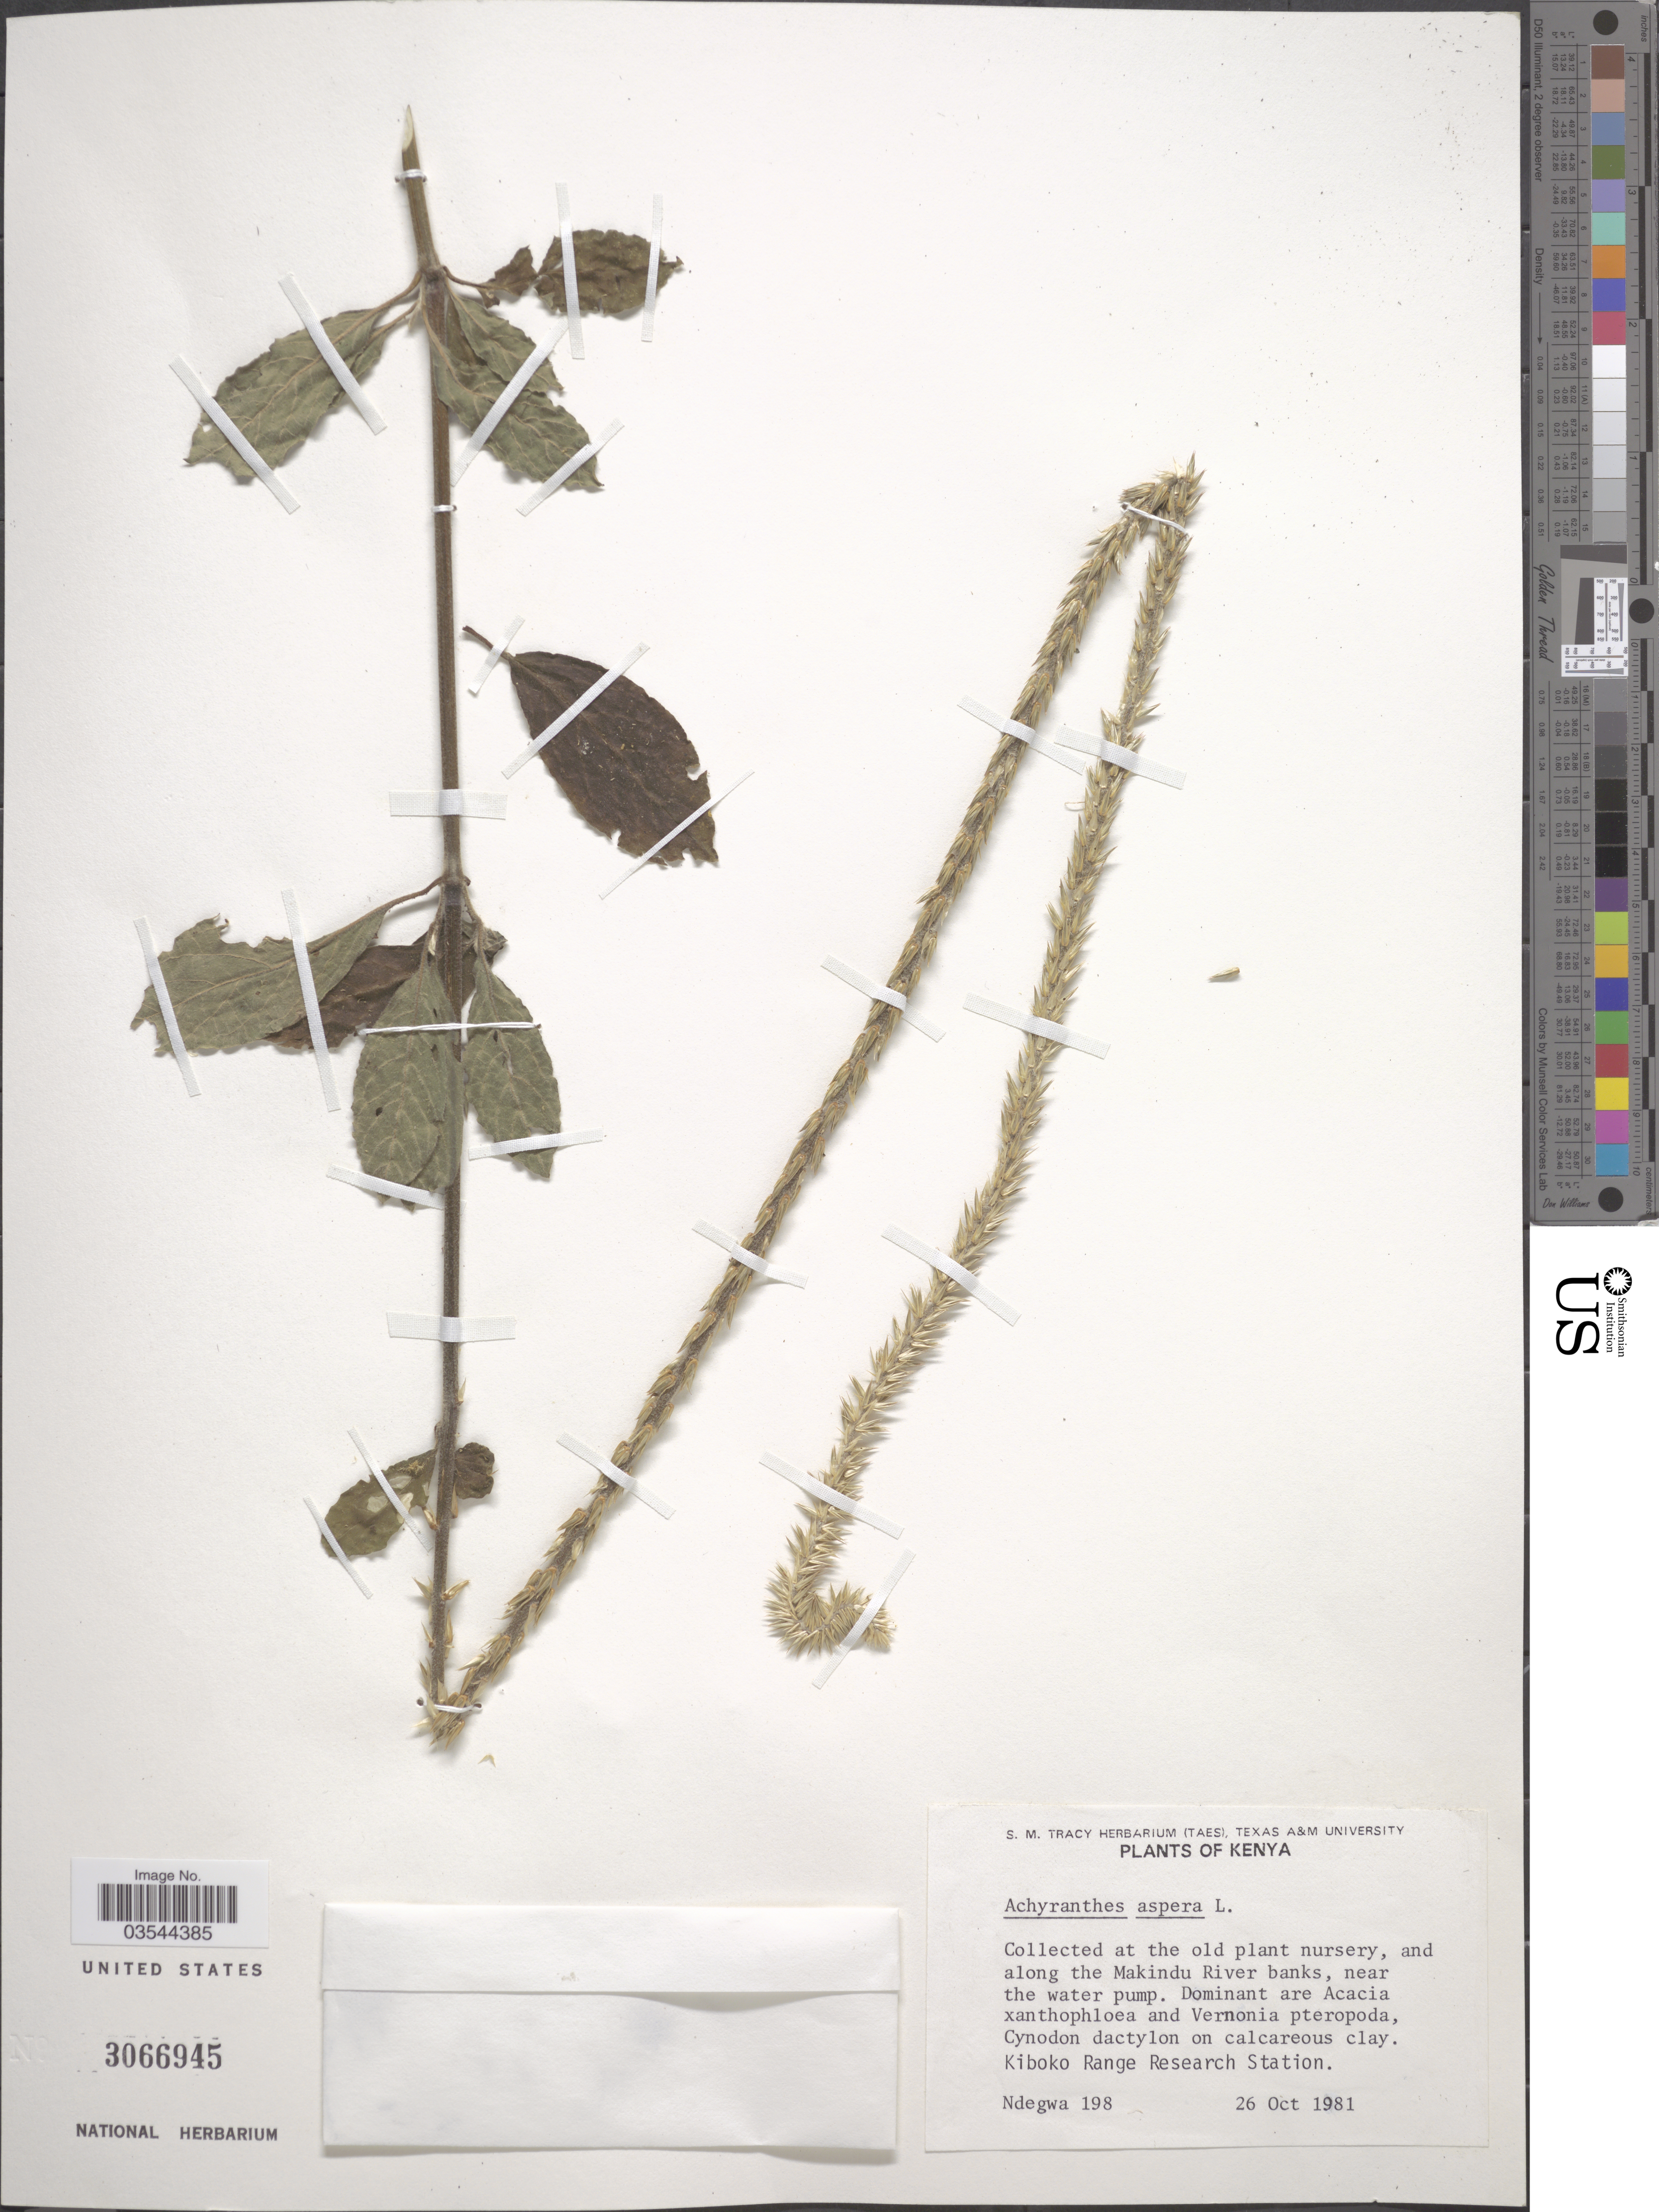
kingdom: Plantae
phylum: Tracheophyta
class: Magnoliopsida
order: Caryophyllales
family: Amaranthaceae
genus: Achyranthes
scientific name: Achyranthes aspera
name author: L.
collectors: -. Ndegwa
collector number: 198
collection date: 1981-10-26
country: Kenya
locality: At the old plant nursery, and along the Makindu River banks, near the water pump. Kiboko Range Research Station.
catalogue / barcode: US 3066945